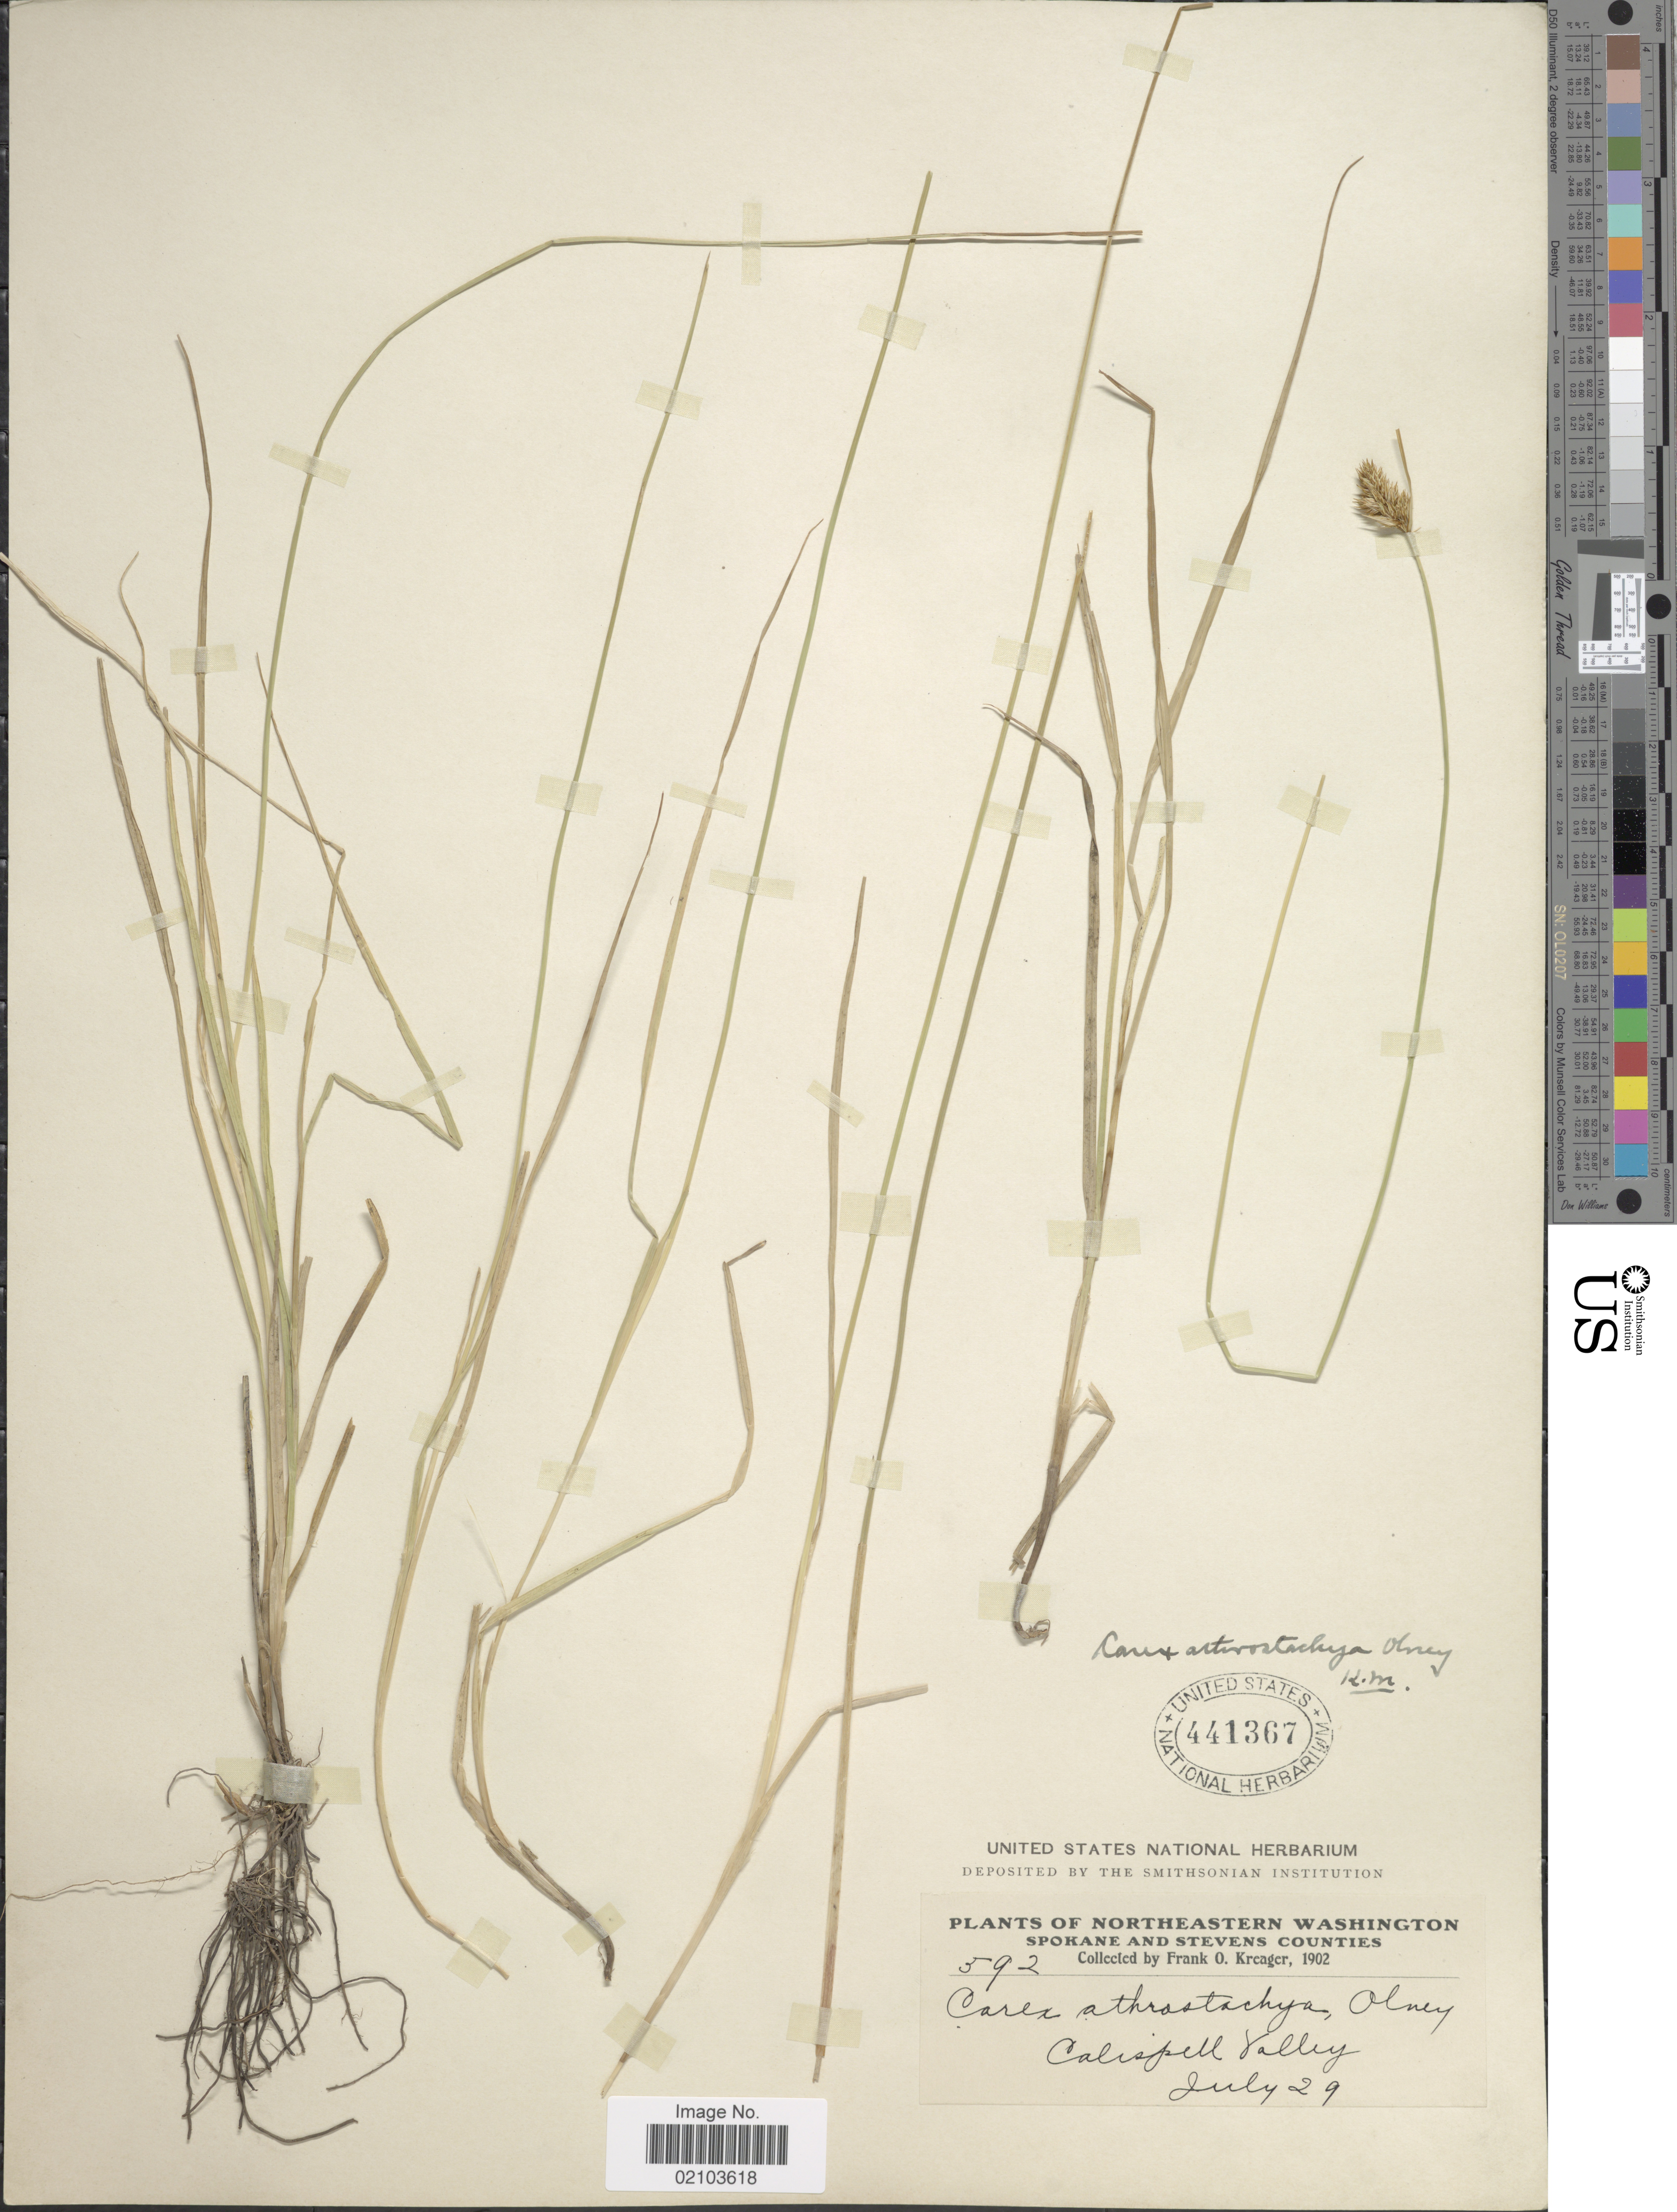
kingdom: Plantae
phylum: Tracheophyta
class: Liliopsida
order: Poales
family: Cyperaceae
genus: Carex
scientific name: Carex athrostachya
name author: Olney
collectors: F. Kreager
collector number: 592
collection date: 1902-07-29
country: United States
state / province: Washington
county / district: Spokane / Stevens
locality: Northeastern Washington. Spokane and Stevens Counties. Calispell Valley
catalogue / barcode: US 441367